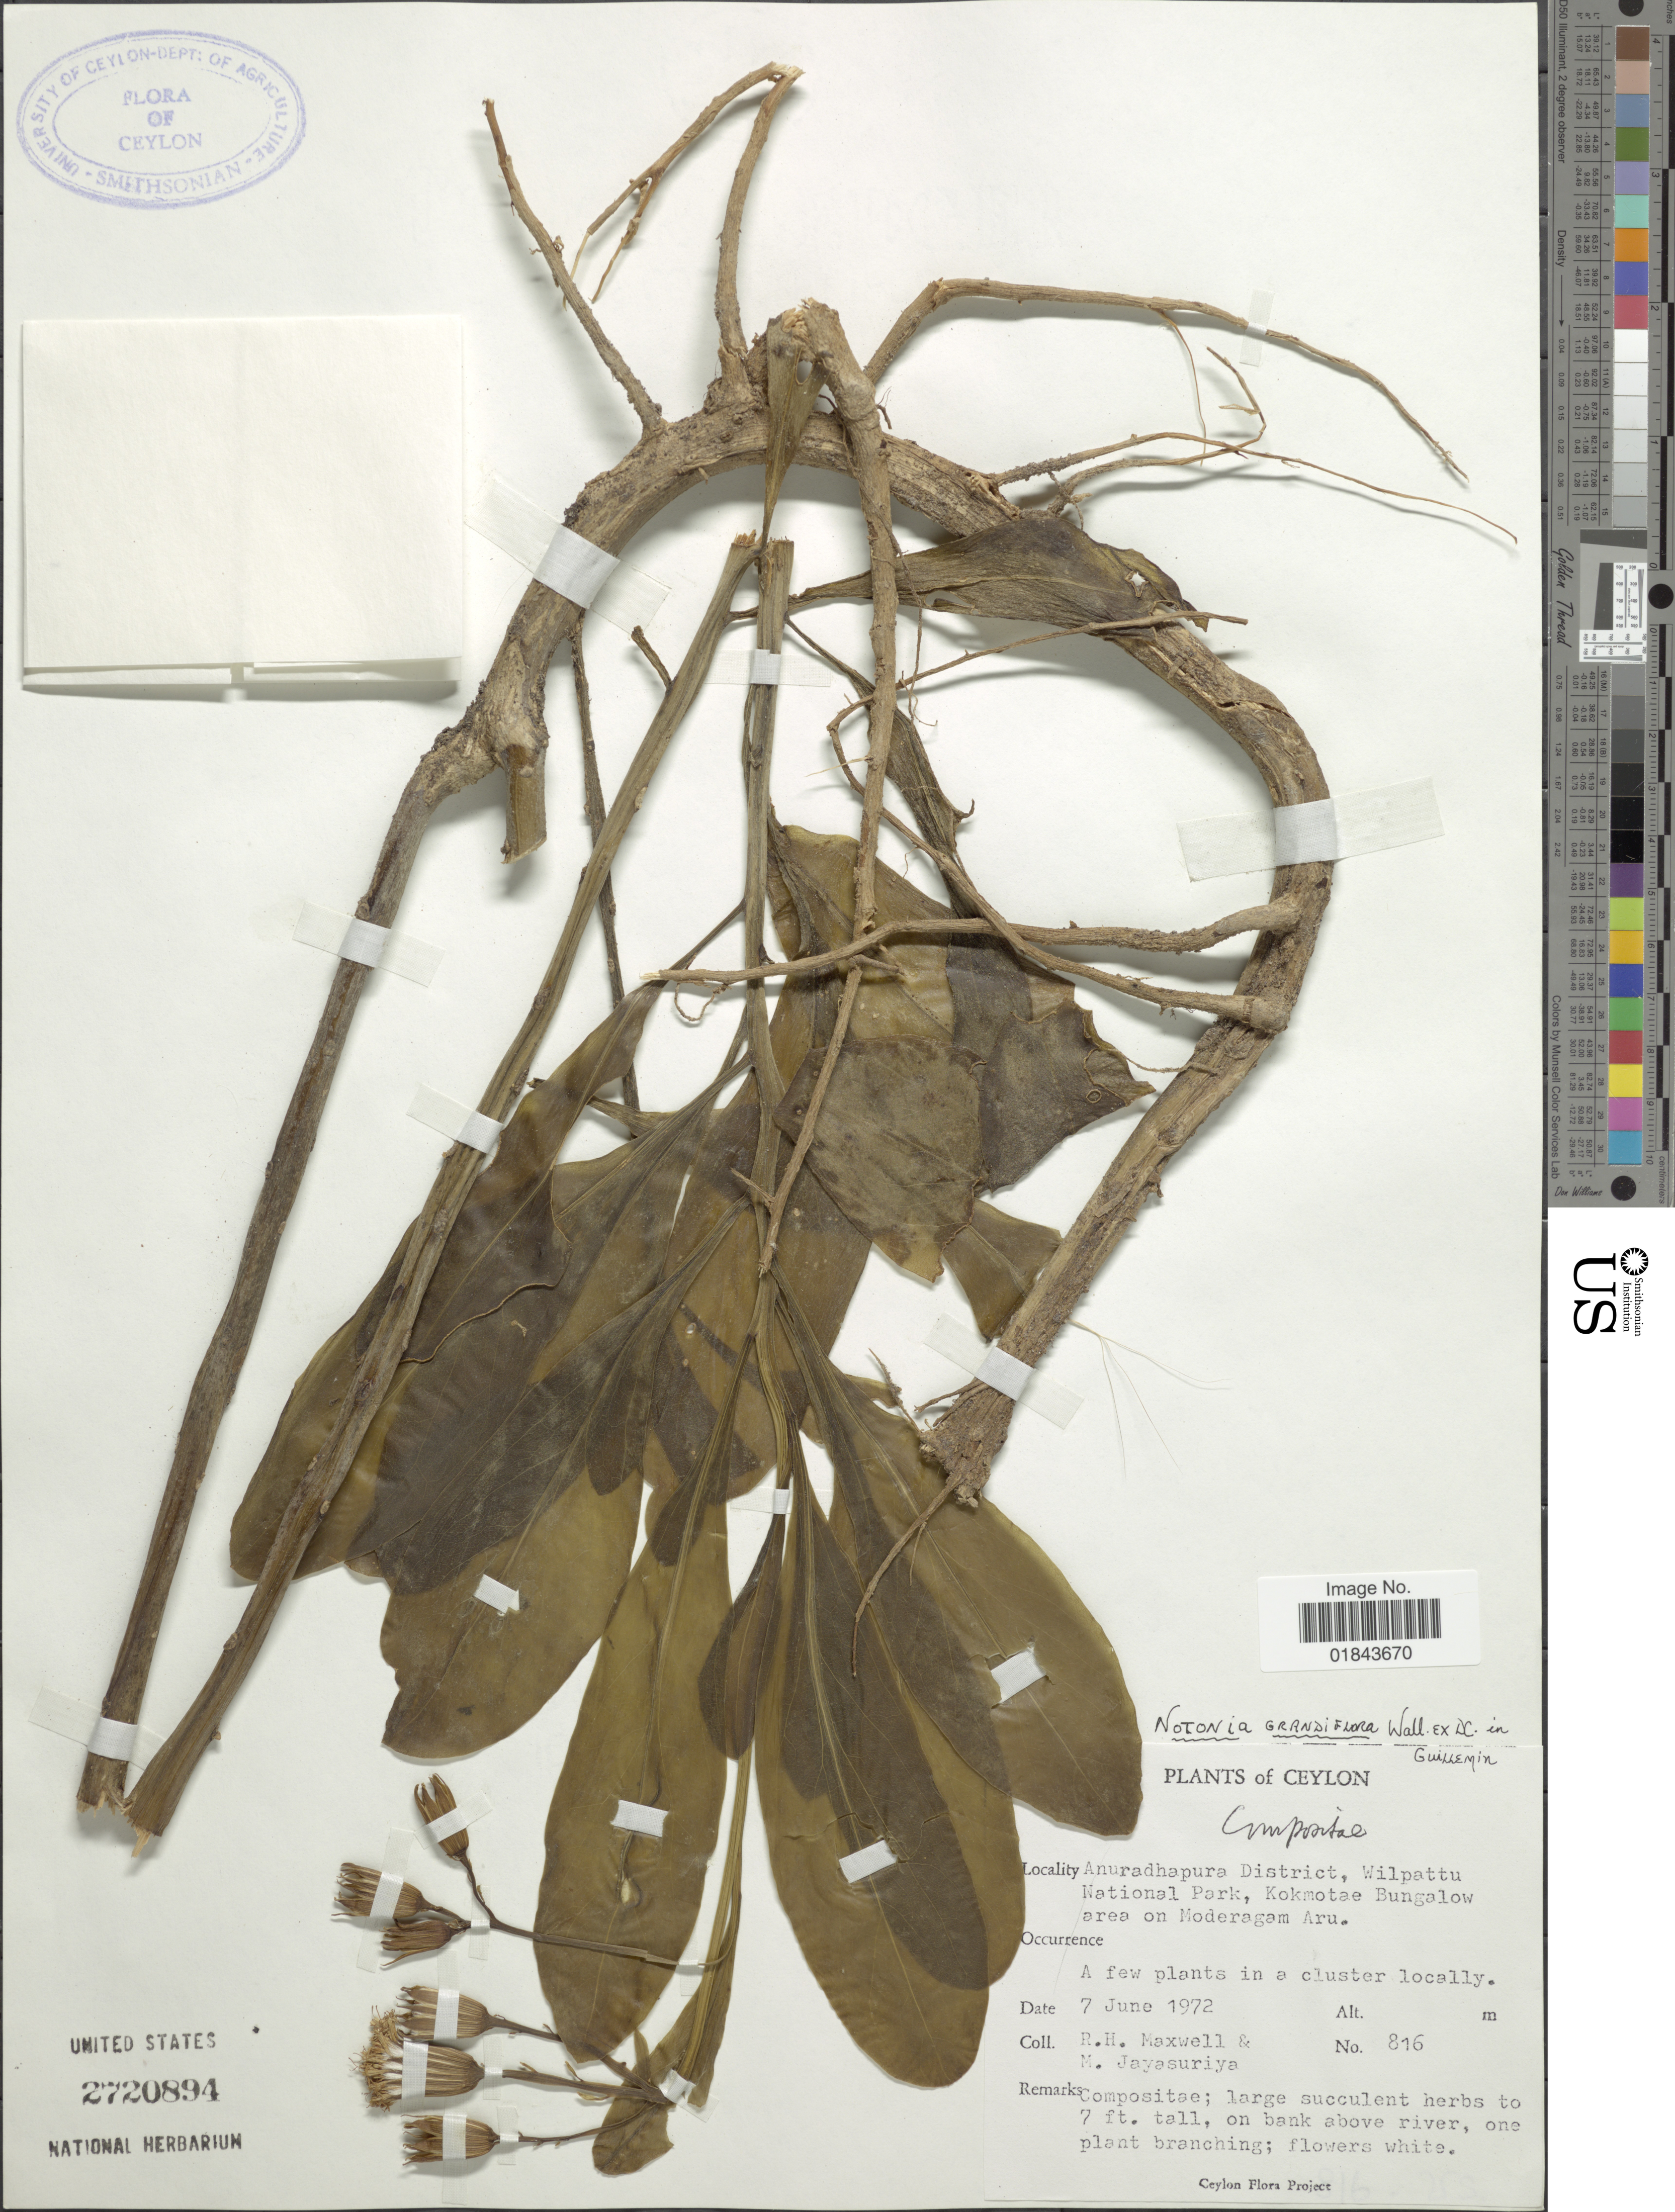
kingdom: Plantae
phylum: Tracheophyta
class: Magnoliopsida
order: Asterales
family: Asteraceae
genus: Notonia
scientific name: Notonia grandiflora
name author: DC.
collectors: R. Maxwell & M. Jayasuriya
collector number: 816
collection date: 1972-06-07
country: Sri Lanka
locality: Ceylon, Anuradhapura District, Wilpattu National Park, Kokmotae Bungalow area on Moderagam Aru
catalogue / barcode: US 2720894